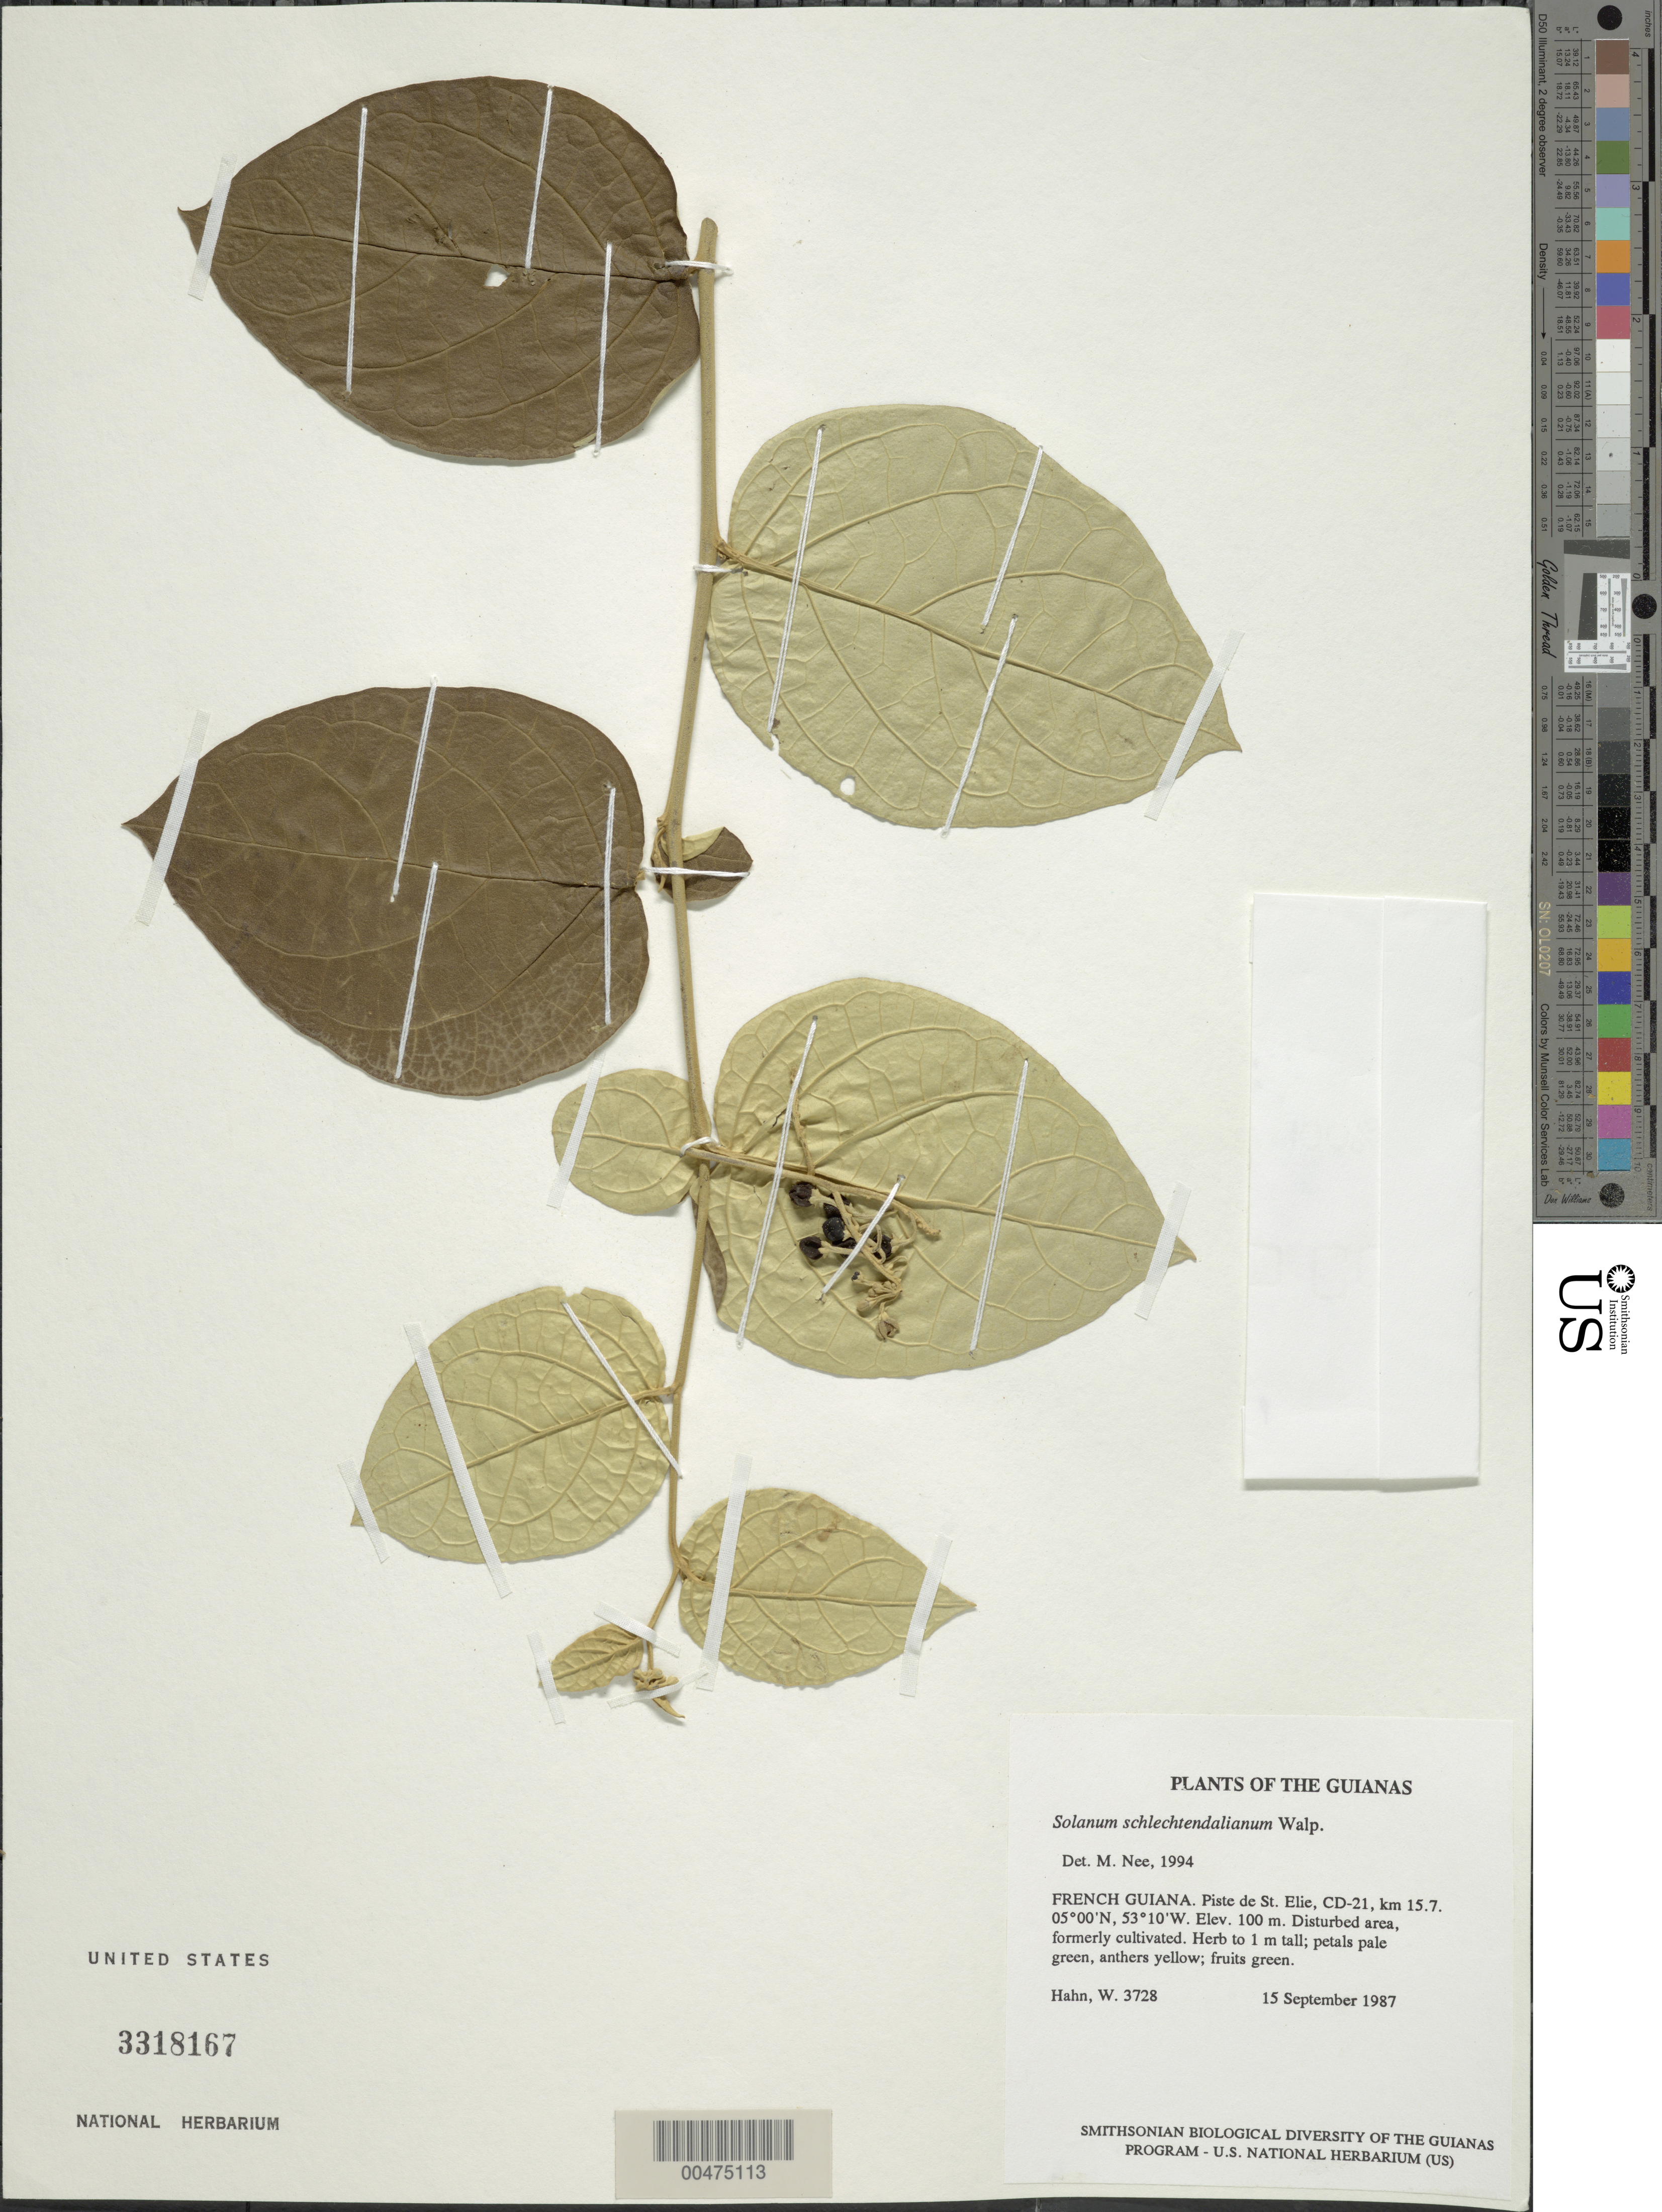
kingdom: Plantae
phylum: Tracheophyta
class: Magnoliopsida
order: Solanales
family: Solanaceae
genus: Solanum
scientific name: Solanum distichophyllum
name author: Sendtn.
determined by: Knapp, S. D.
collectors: W. Hahn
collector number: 3728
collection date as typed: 9 Sep 1987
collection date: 1987-09-09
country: French Guiana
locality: Piste de St. Elie, CD-21, km 15.7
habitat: Disturbed area, formerly cultivated.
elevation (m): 100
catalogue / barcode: US 3318167